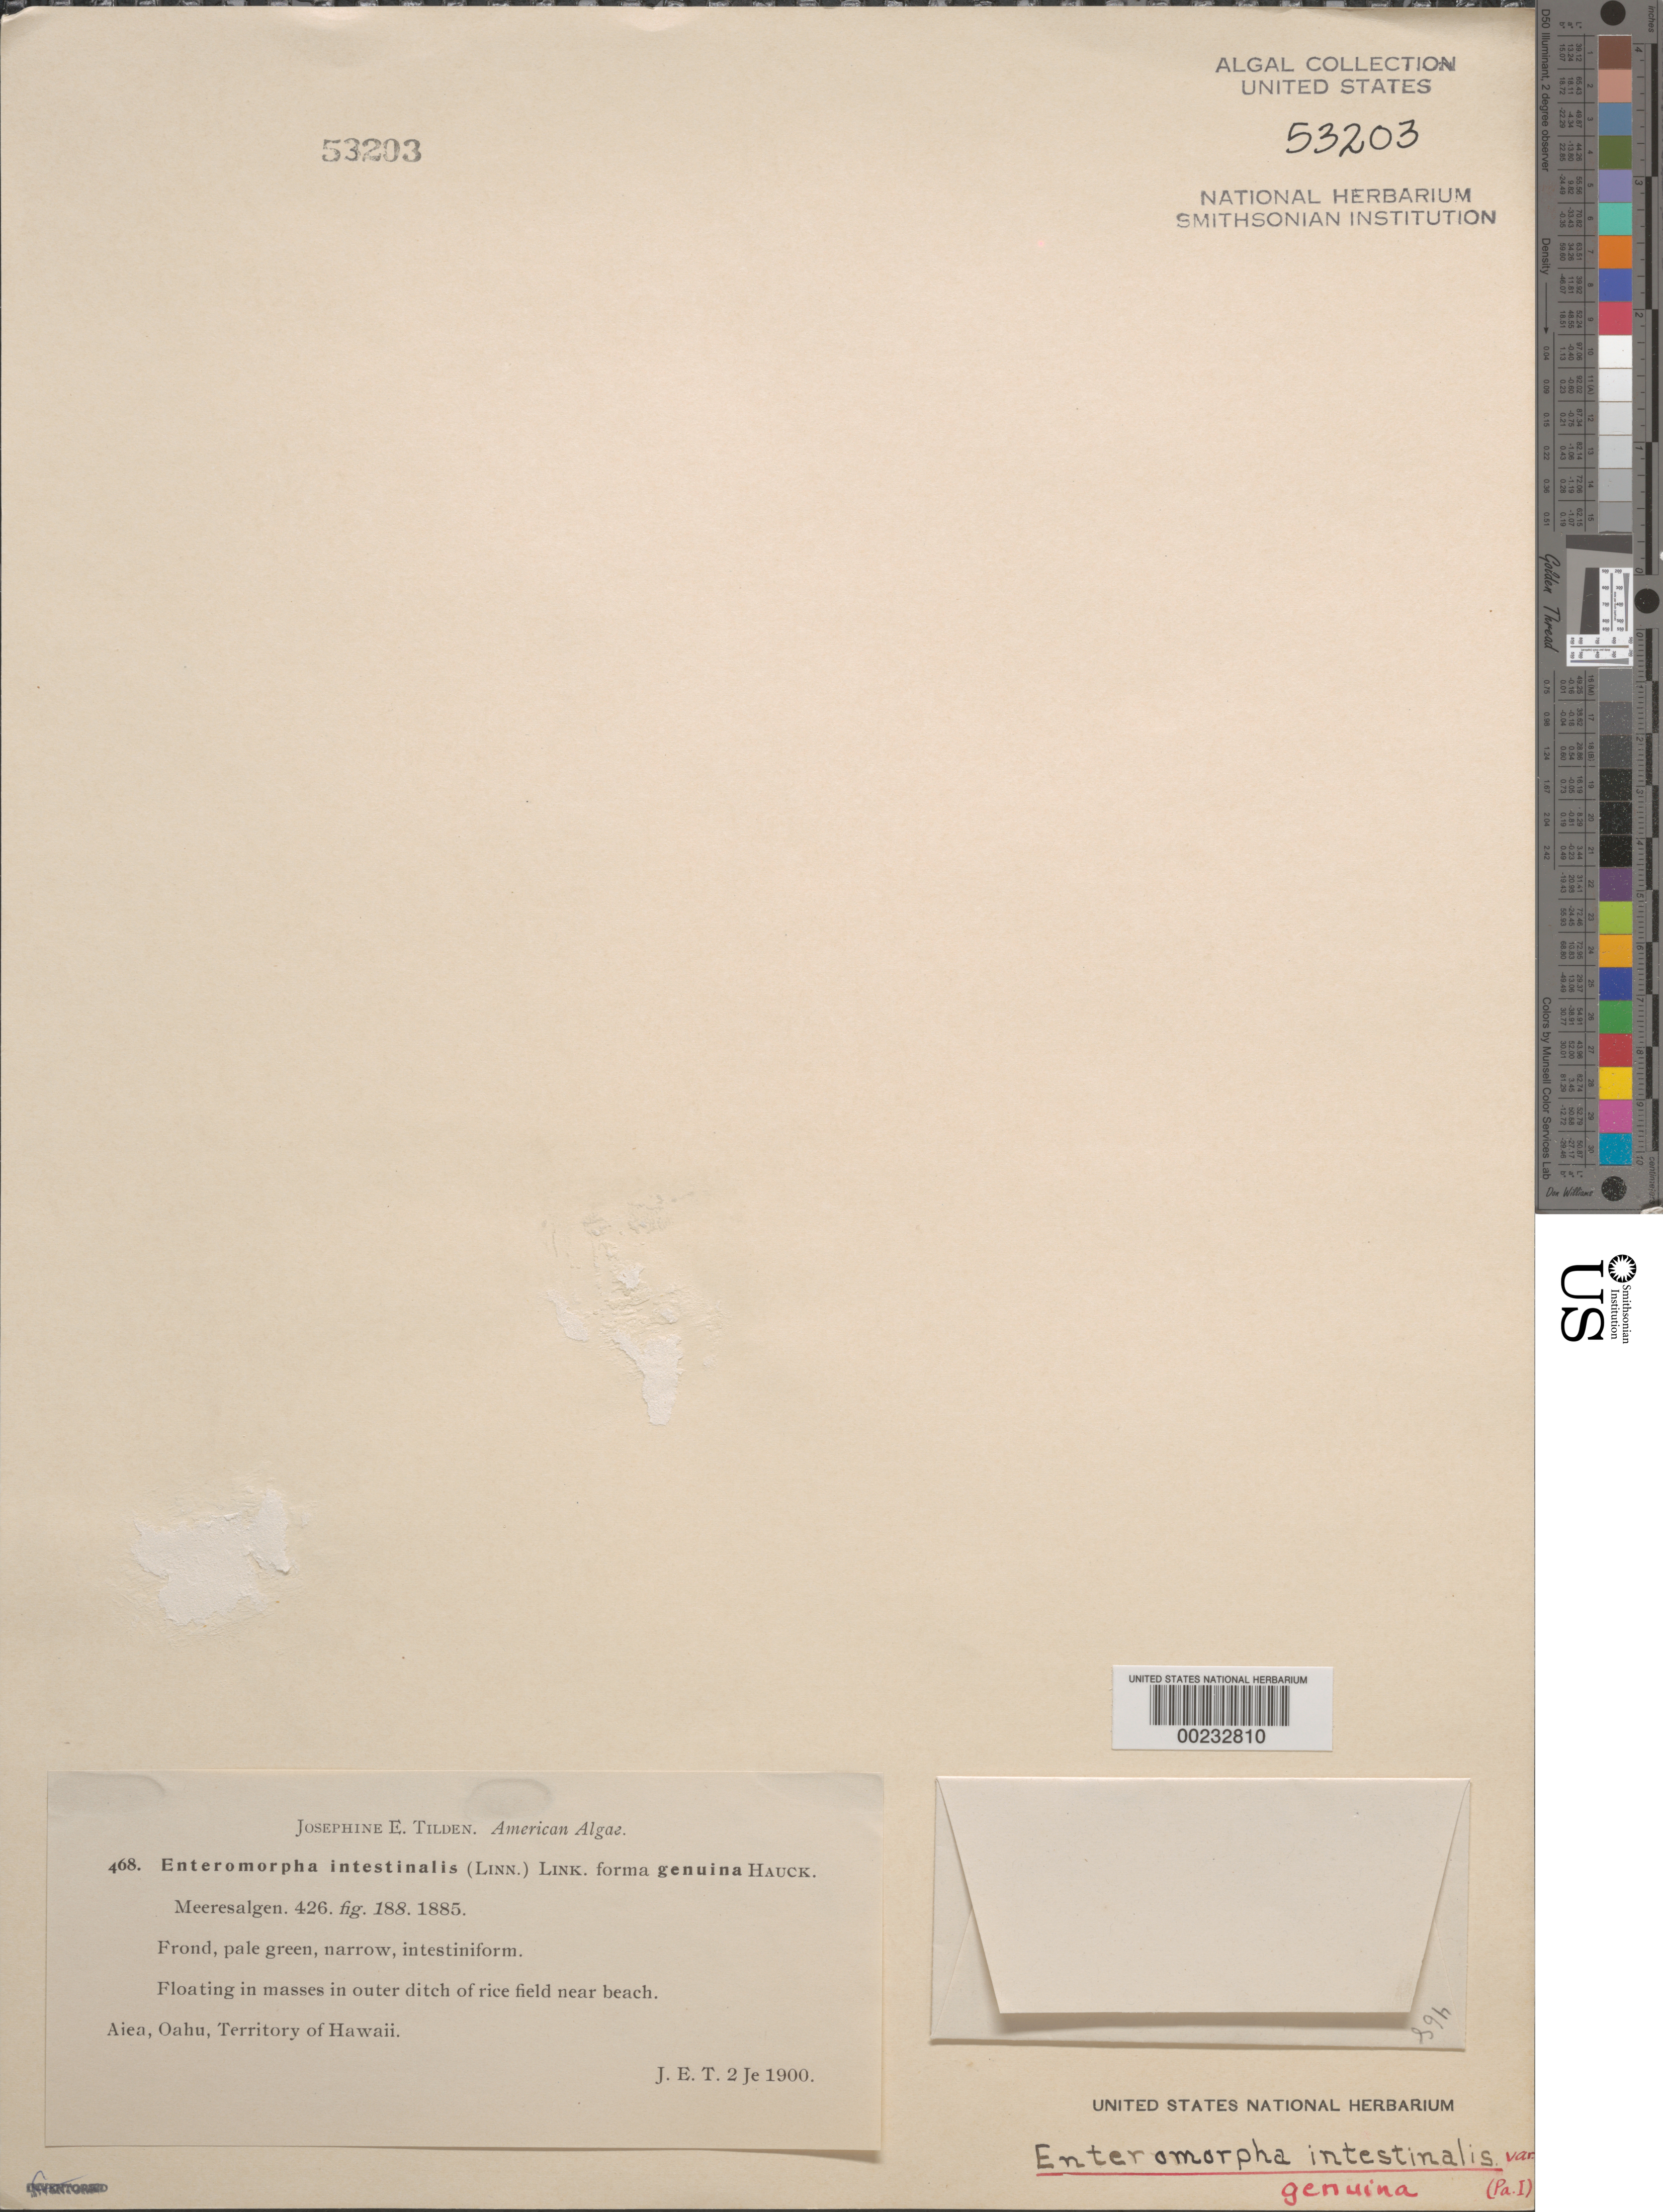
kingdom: Plantae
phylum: Chlorophyta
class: Ulvophyceae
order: Ulvales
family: Ulvaceae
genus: Ulva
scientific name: Ulva intestinalis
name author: L.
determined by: Algae name updating Project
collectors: J. E. Tilden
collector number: JET 468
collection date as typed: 02 Jun 1900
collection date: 1900-06-02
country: United States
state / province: Hawaii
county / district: Honolulu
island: Oahu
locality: Aiea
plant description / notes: Tilden, American Algae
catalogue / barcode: US 53203